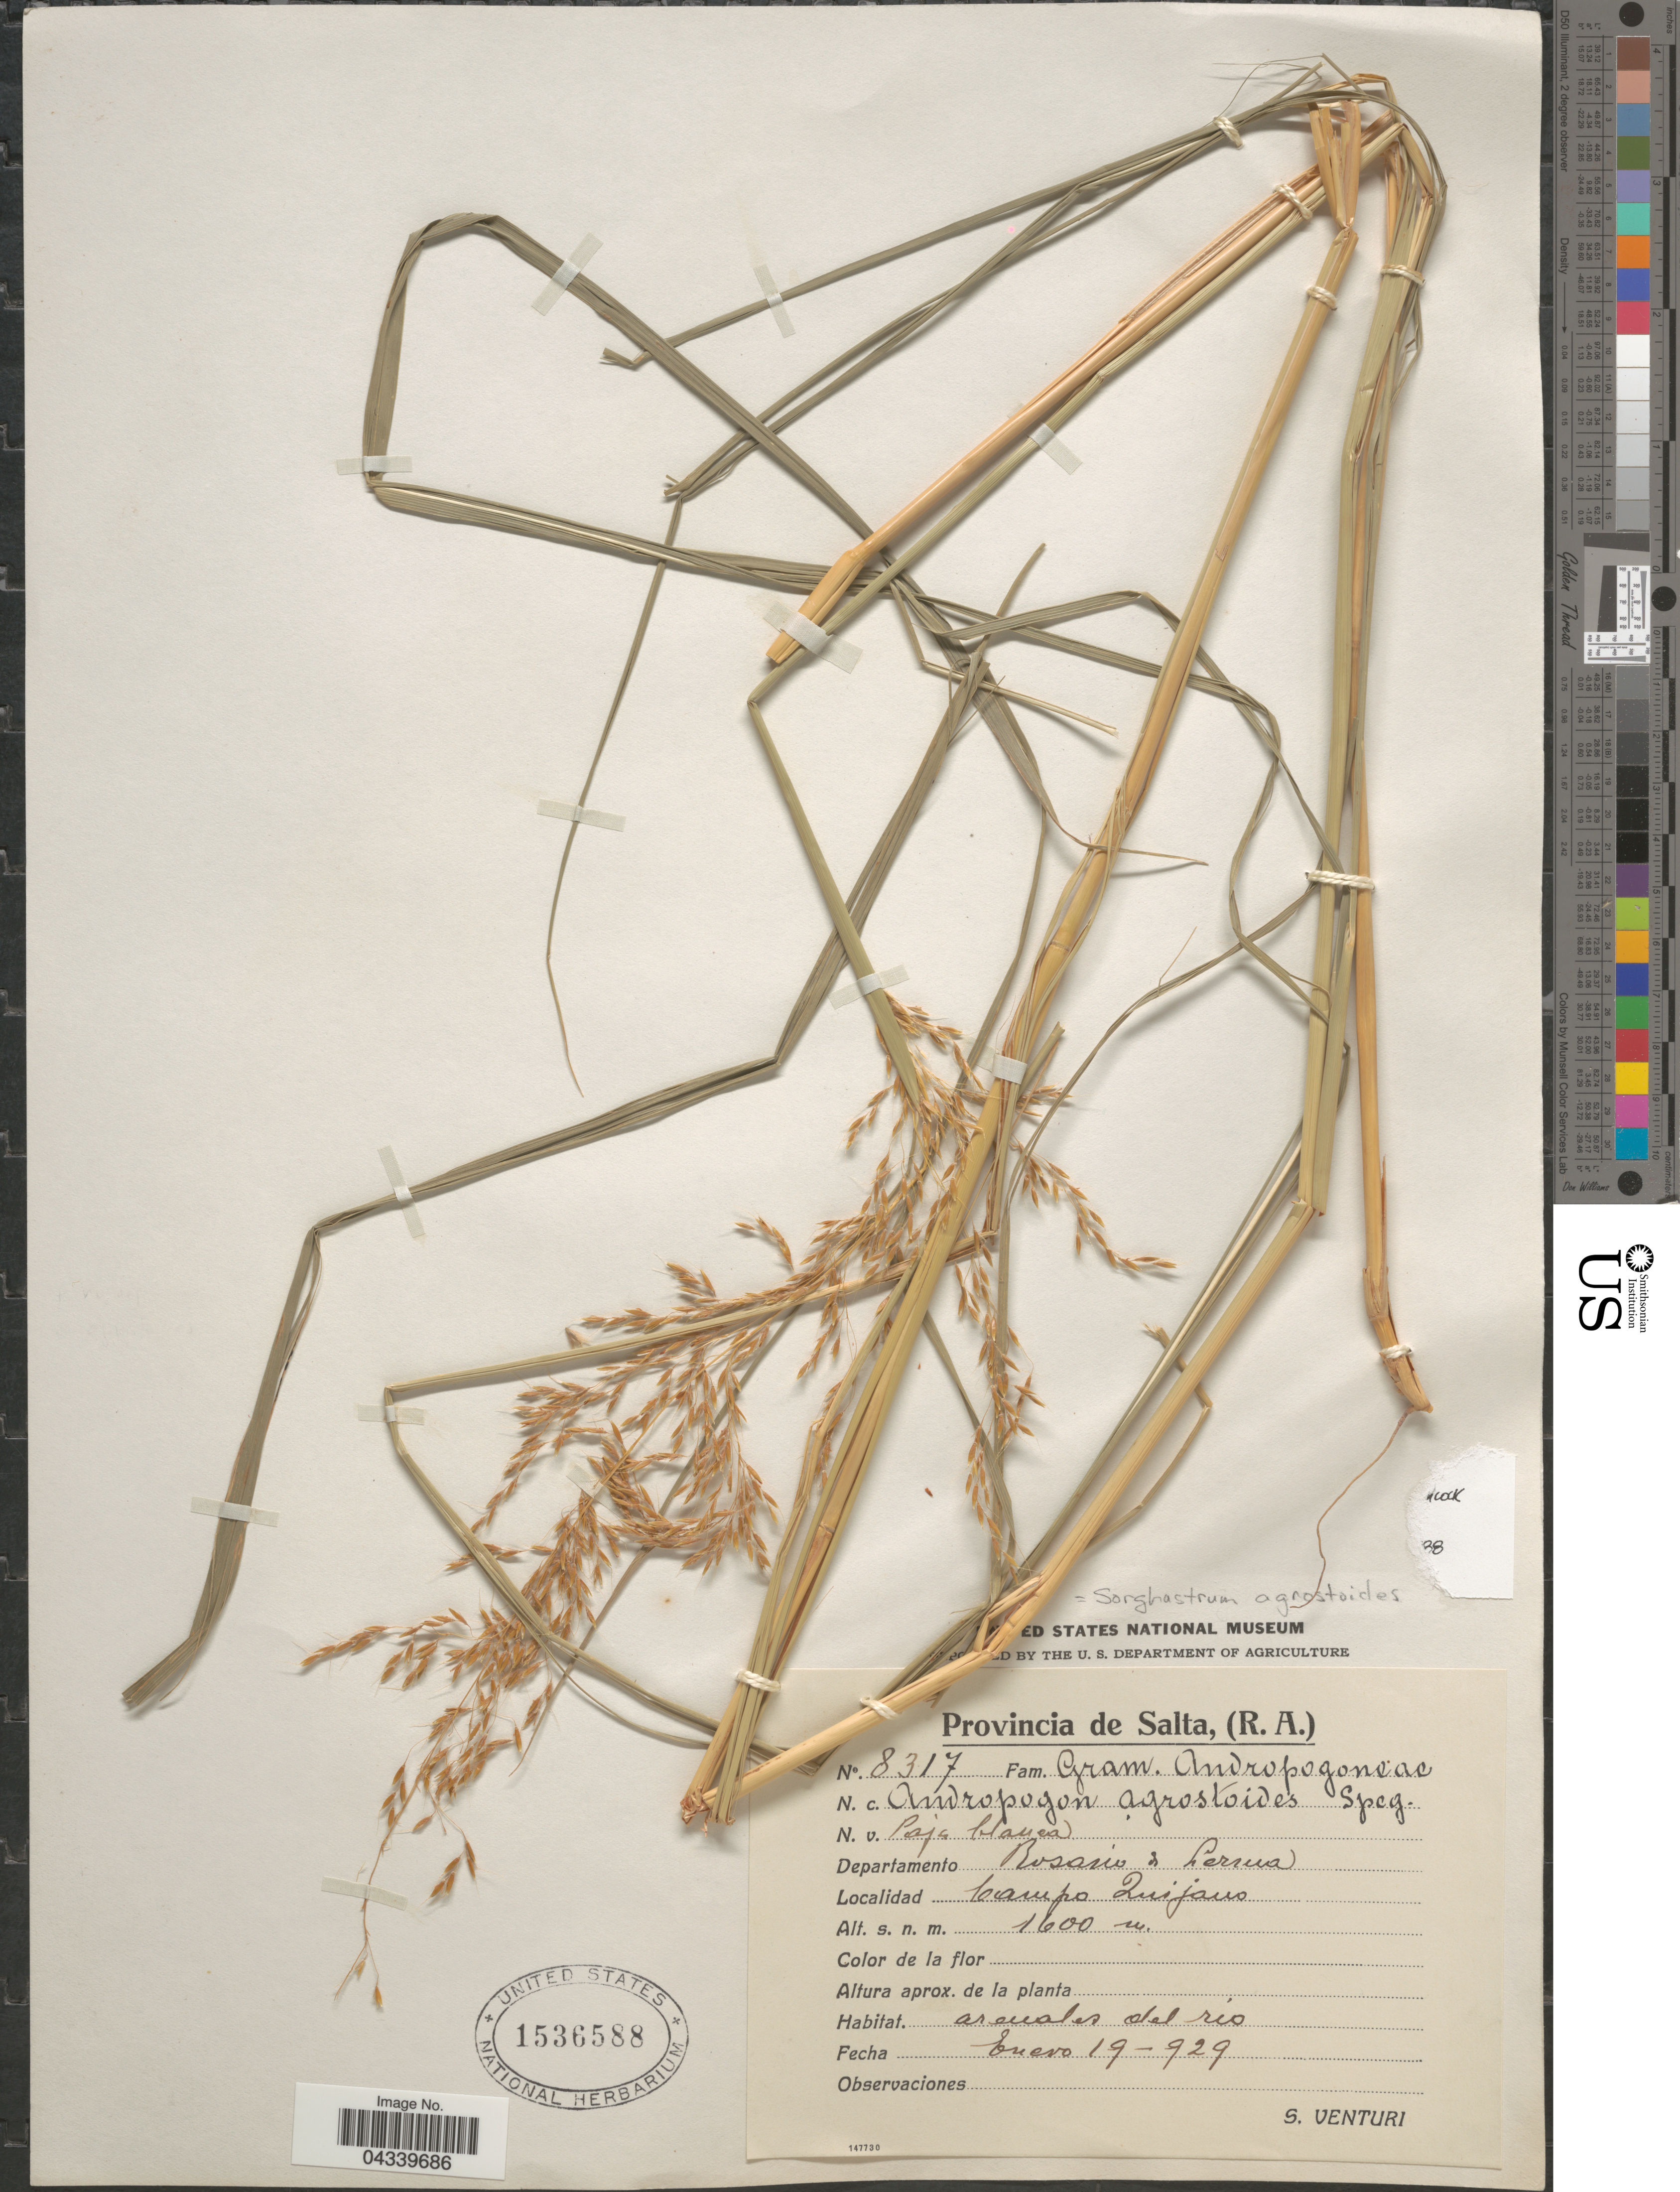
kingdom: Plantae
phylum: Tracheophyta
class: Liliopsida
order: Poales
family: Poaceae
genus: Sorghastrum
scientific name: Sorghastrum setosum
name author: (Griseb.) Hitchc.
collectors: S. Venturi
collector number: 8317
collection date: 1929-01-19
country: Argentina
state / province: Salta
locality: Departamento Rosario de Lerma. Campo Quijano.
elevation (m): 1600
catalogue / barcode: US 1536588